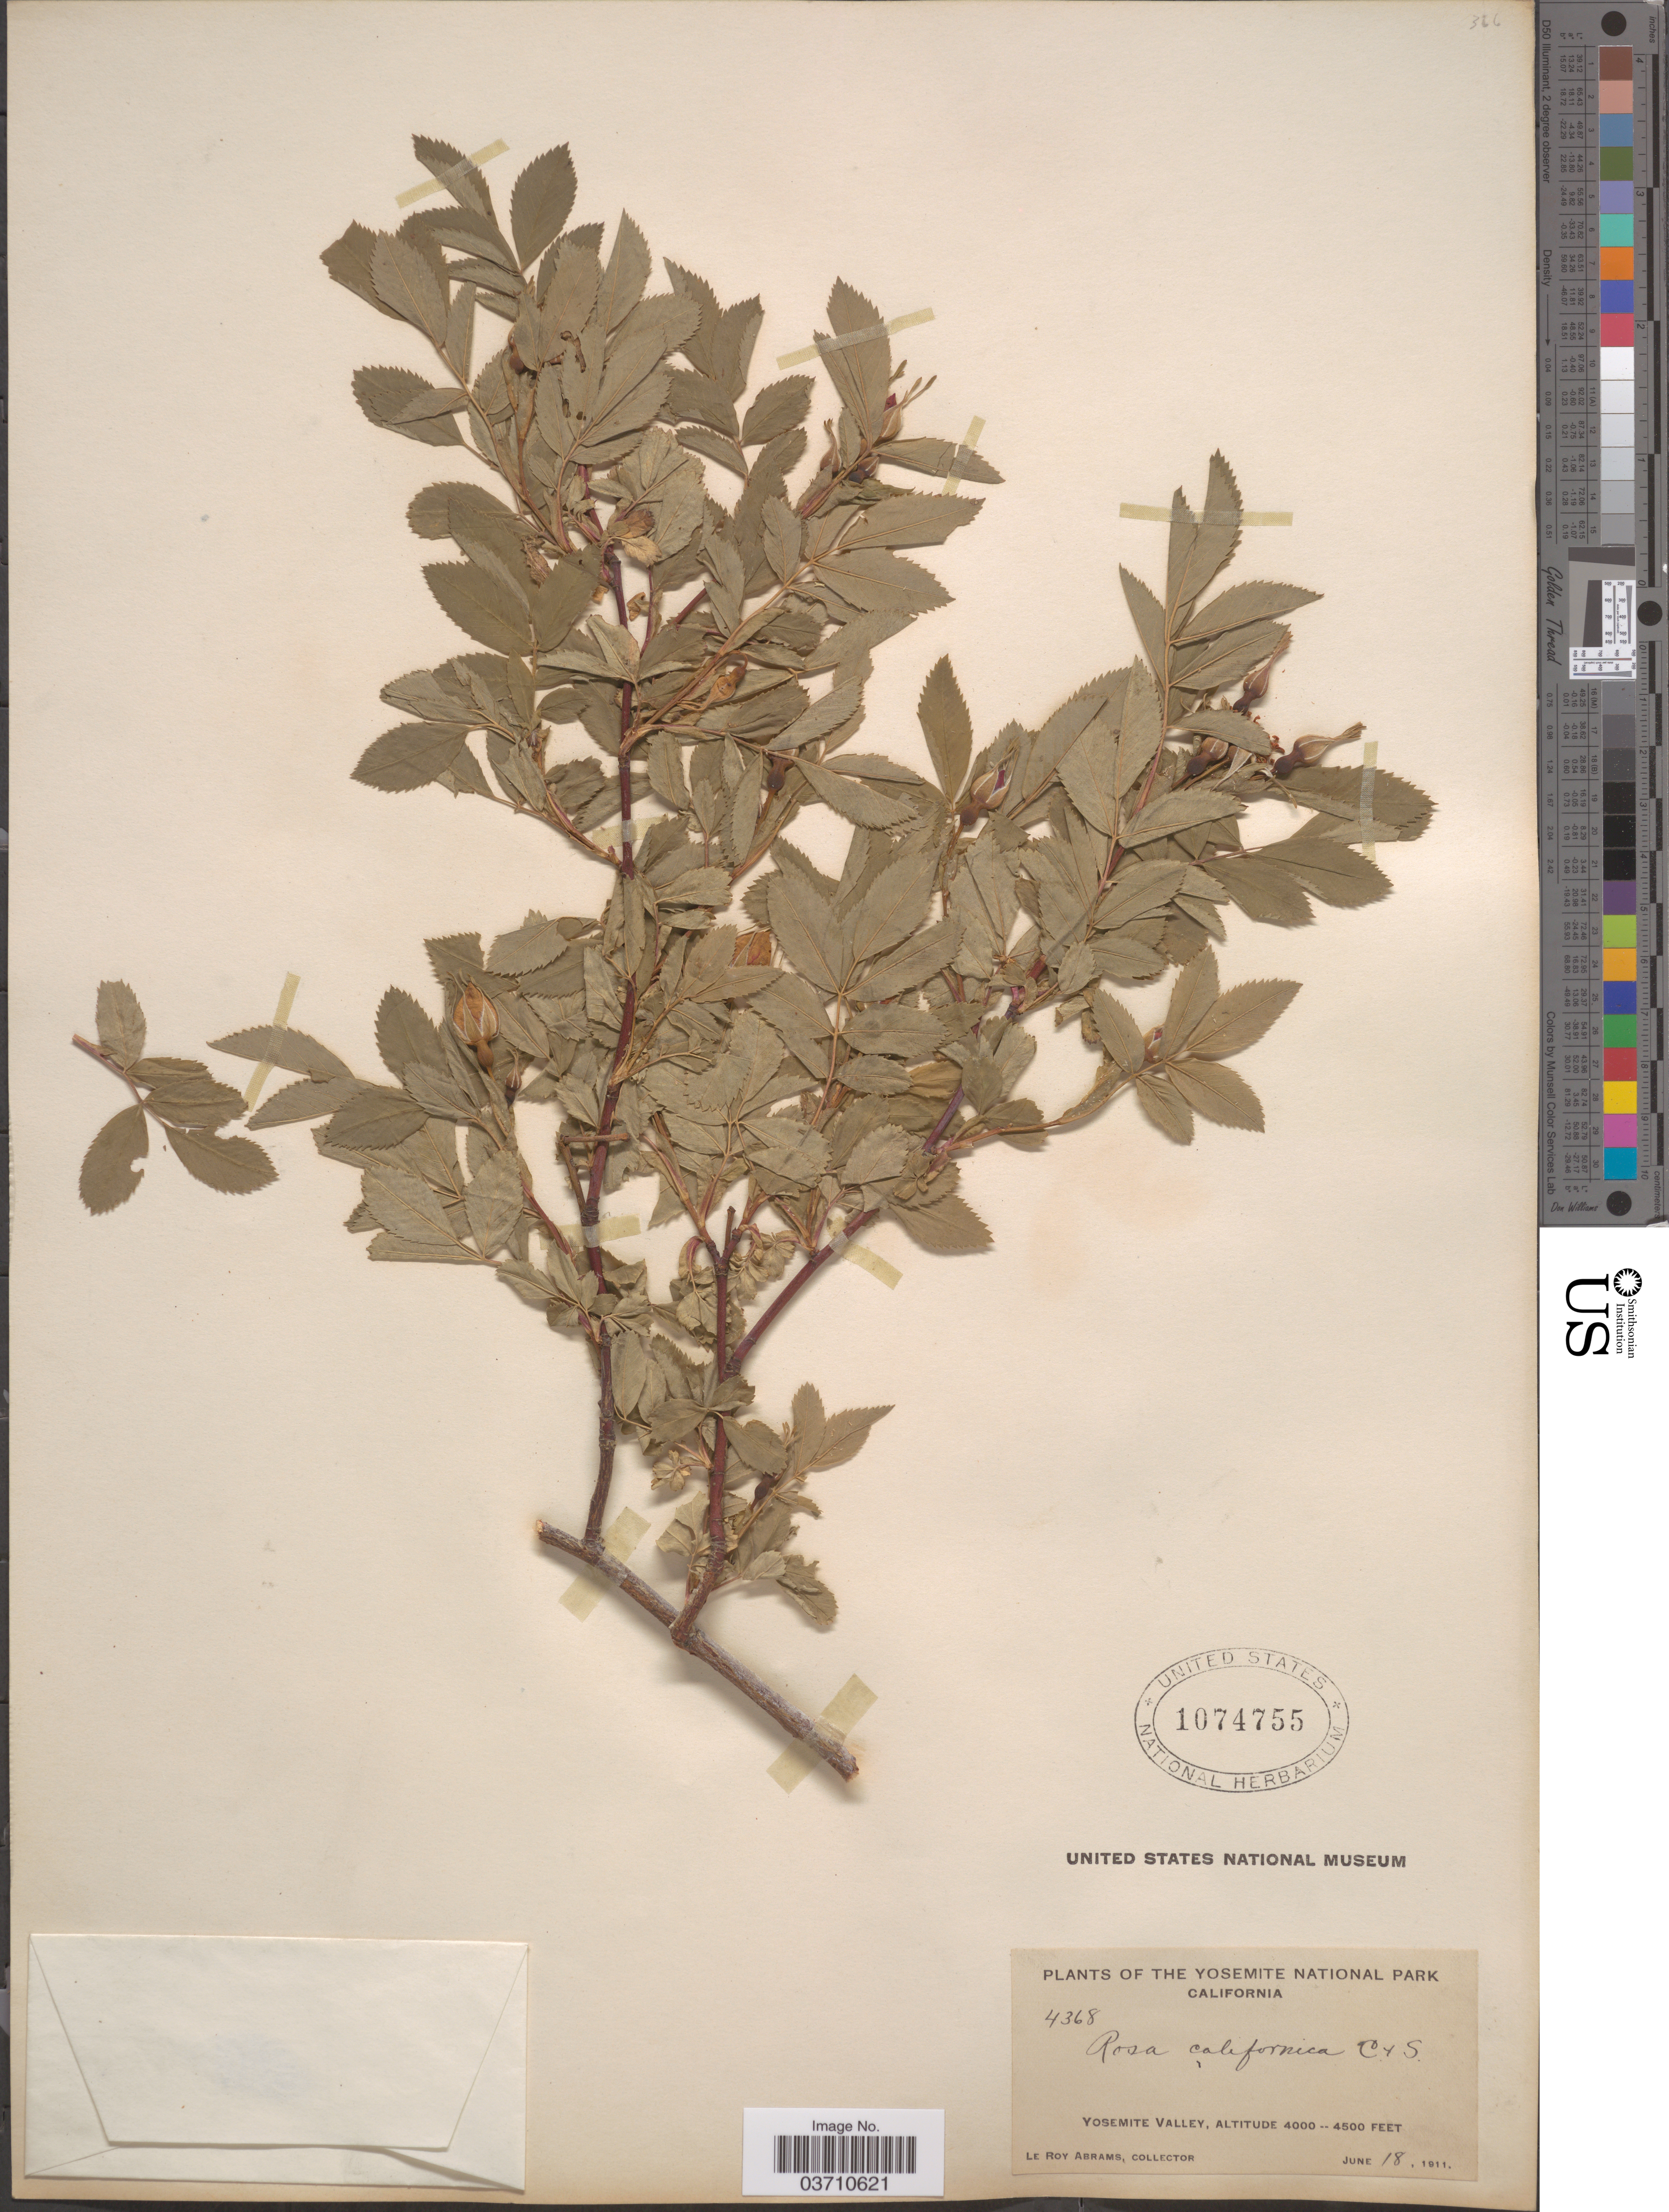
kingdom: Plantae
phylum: Tracheophyta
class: Magnoliopsida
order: Rosales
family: Rosaceae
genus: Rosa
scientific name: Rosa californica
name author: Cham. & Schltdl.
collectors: L. Abrams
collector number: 4368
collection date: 1911-06-18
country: United States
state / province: California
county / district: Mariposa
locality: The Yosemite National Park. Yosemite Valley.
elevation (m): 122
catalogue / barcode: US 1074755